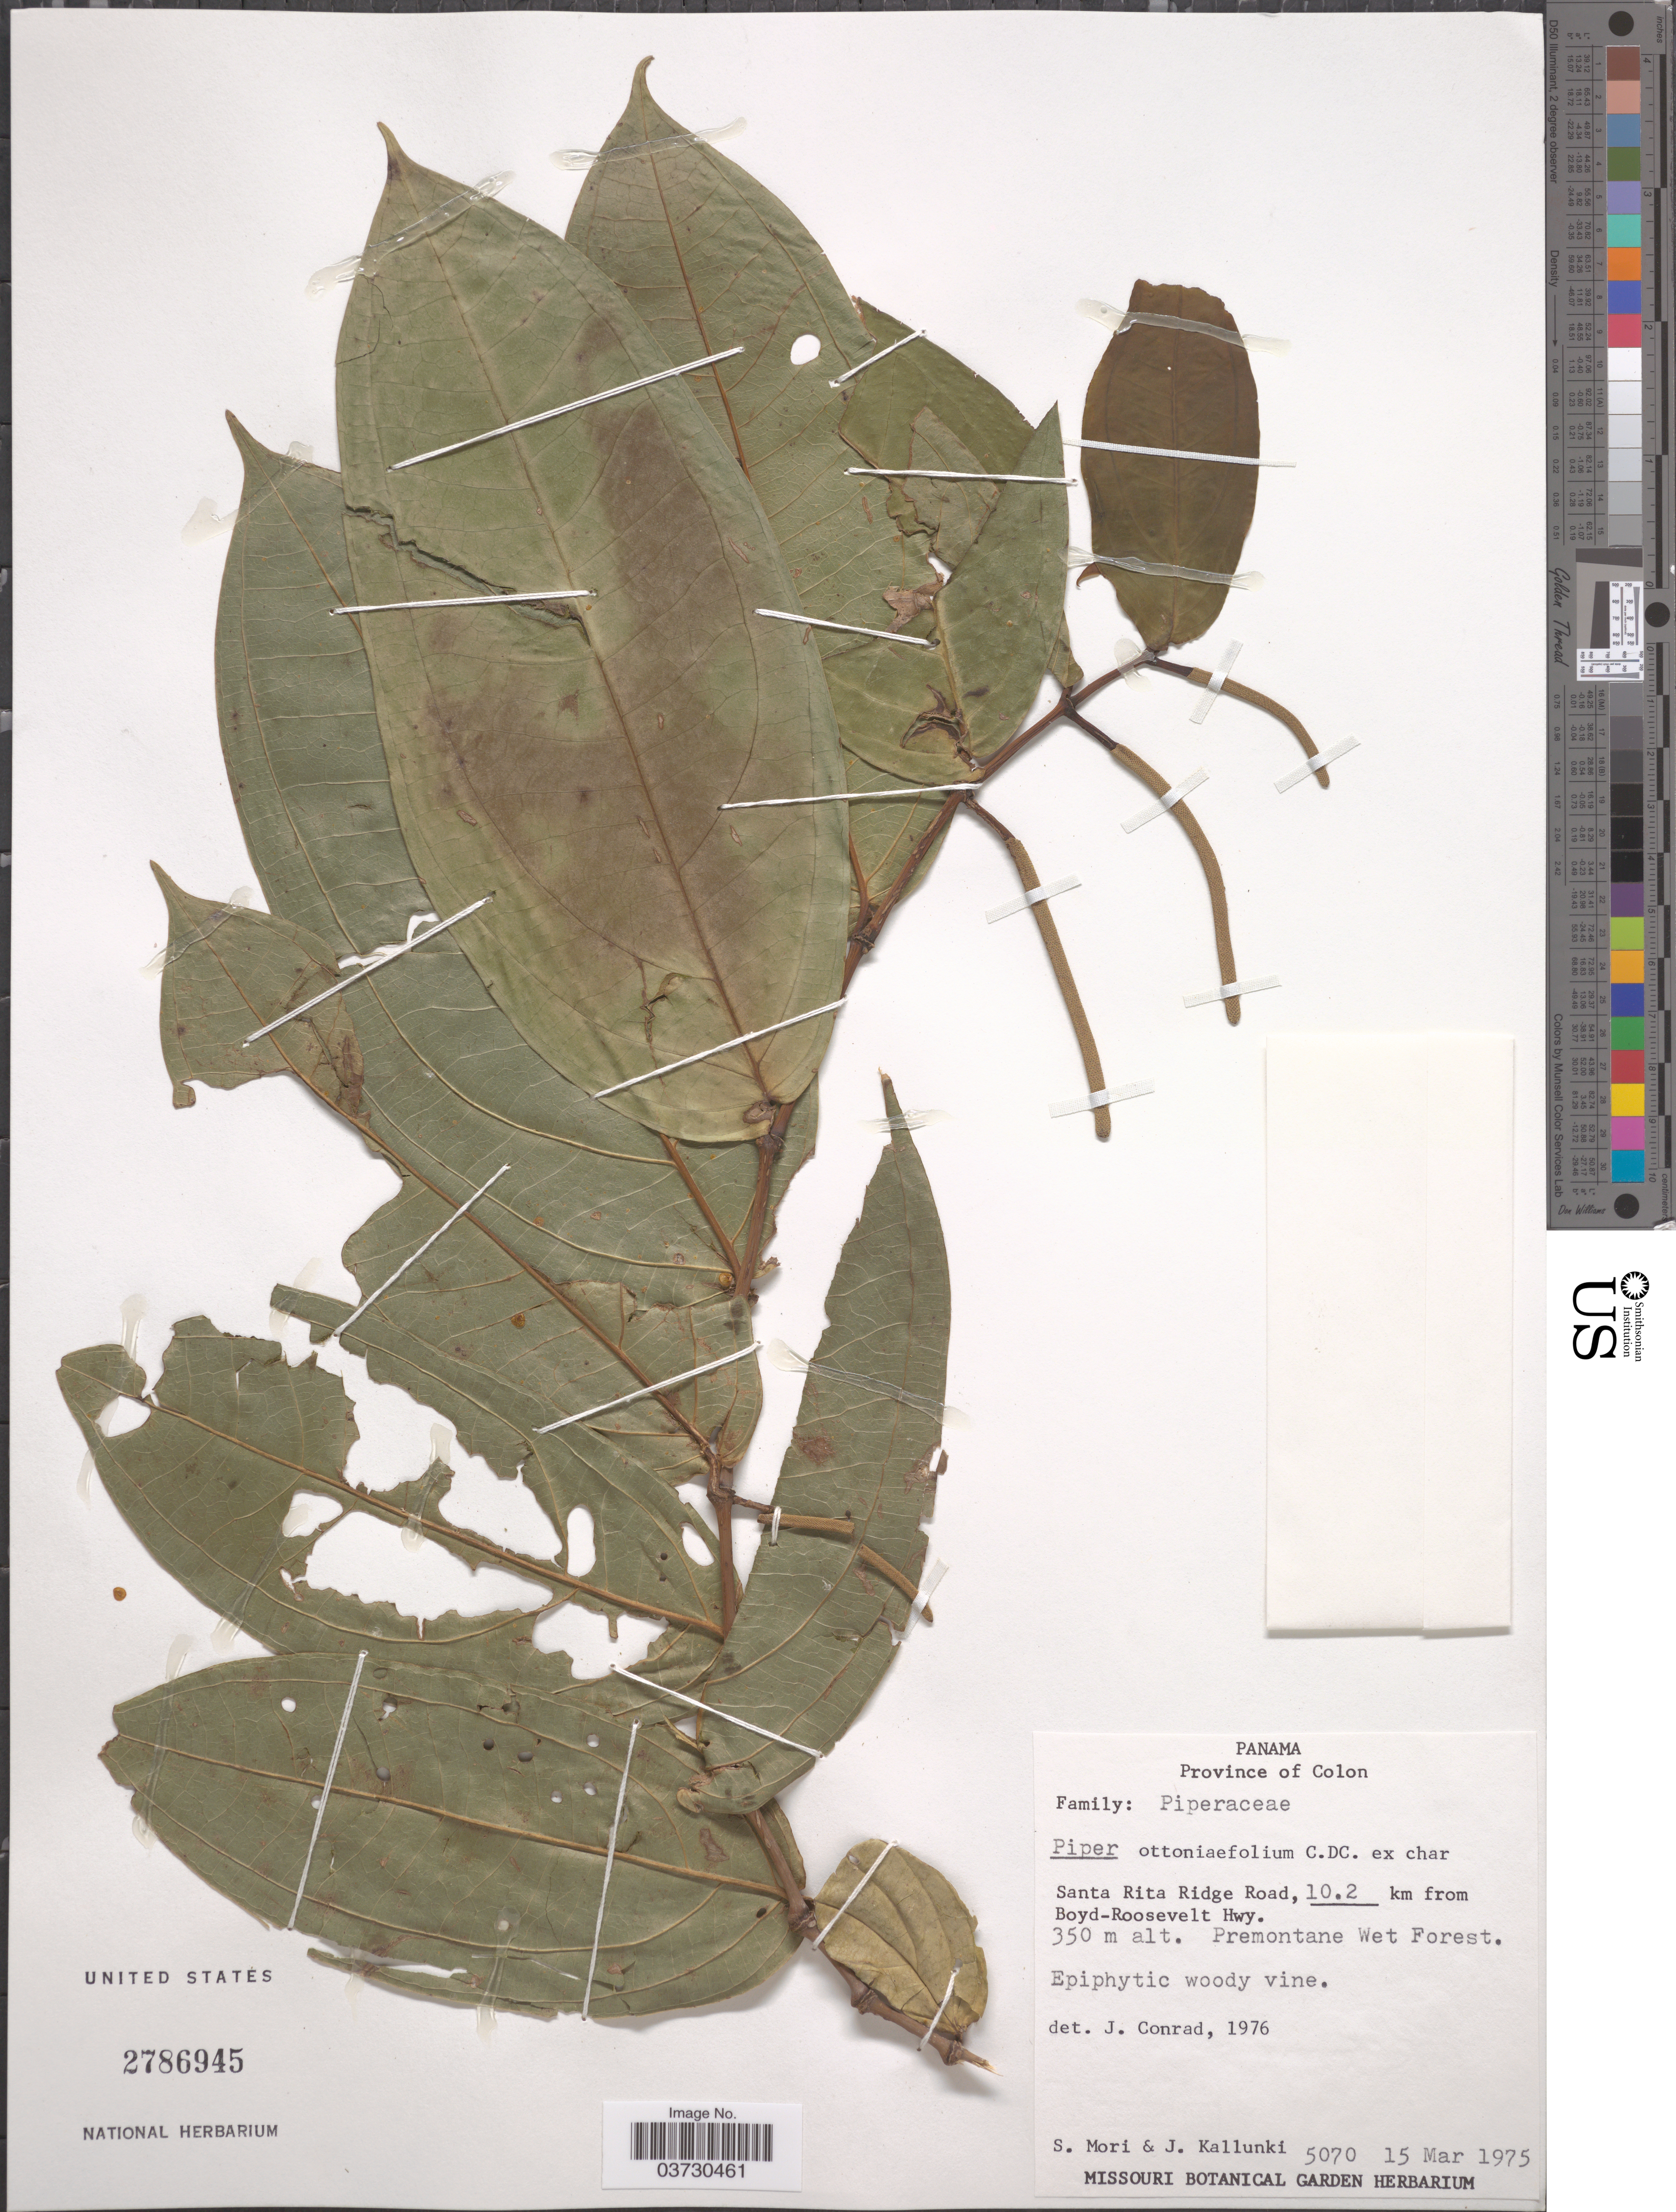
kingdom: Plantae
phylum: Tracheophyta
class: Magnoliopsida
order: Piperales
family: Piperaceae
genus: Piper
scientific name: Piper ottoniifolium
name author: C. DC.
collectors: S. Mori & J. Kallunki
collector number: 5070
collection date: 1975-03-15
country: Panama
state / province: Colón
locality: Santa Rita Ridge Road, 10.2 km from Boyd-Roosevelt Hwy. Premontane Wet Forest.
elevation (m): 350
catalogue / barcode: US 2786945